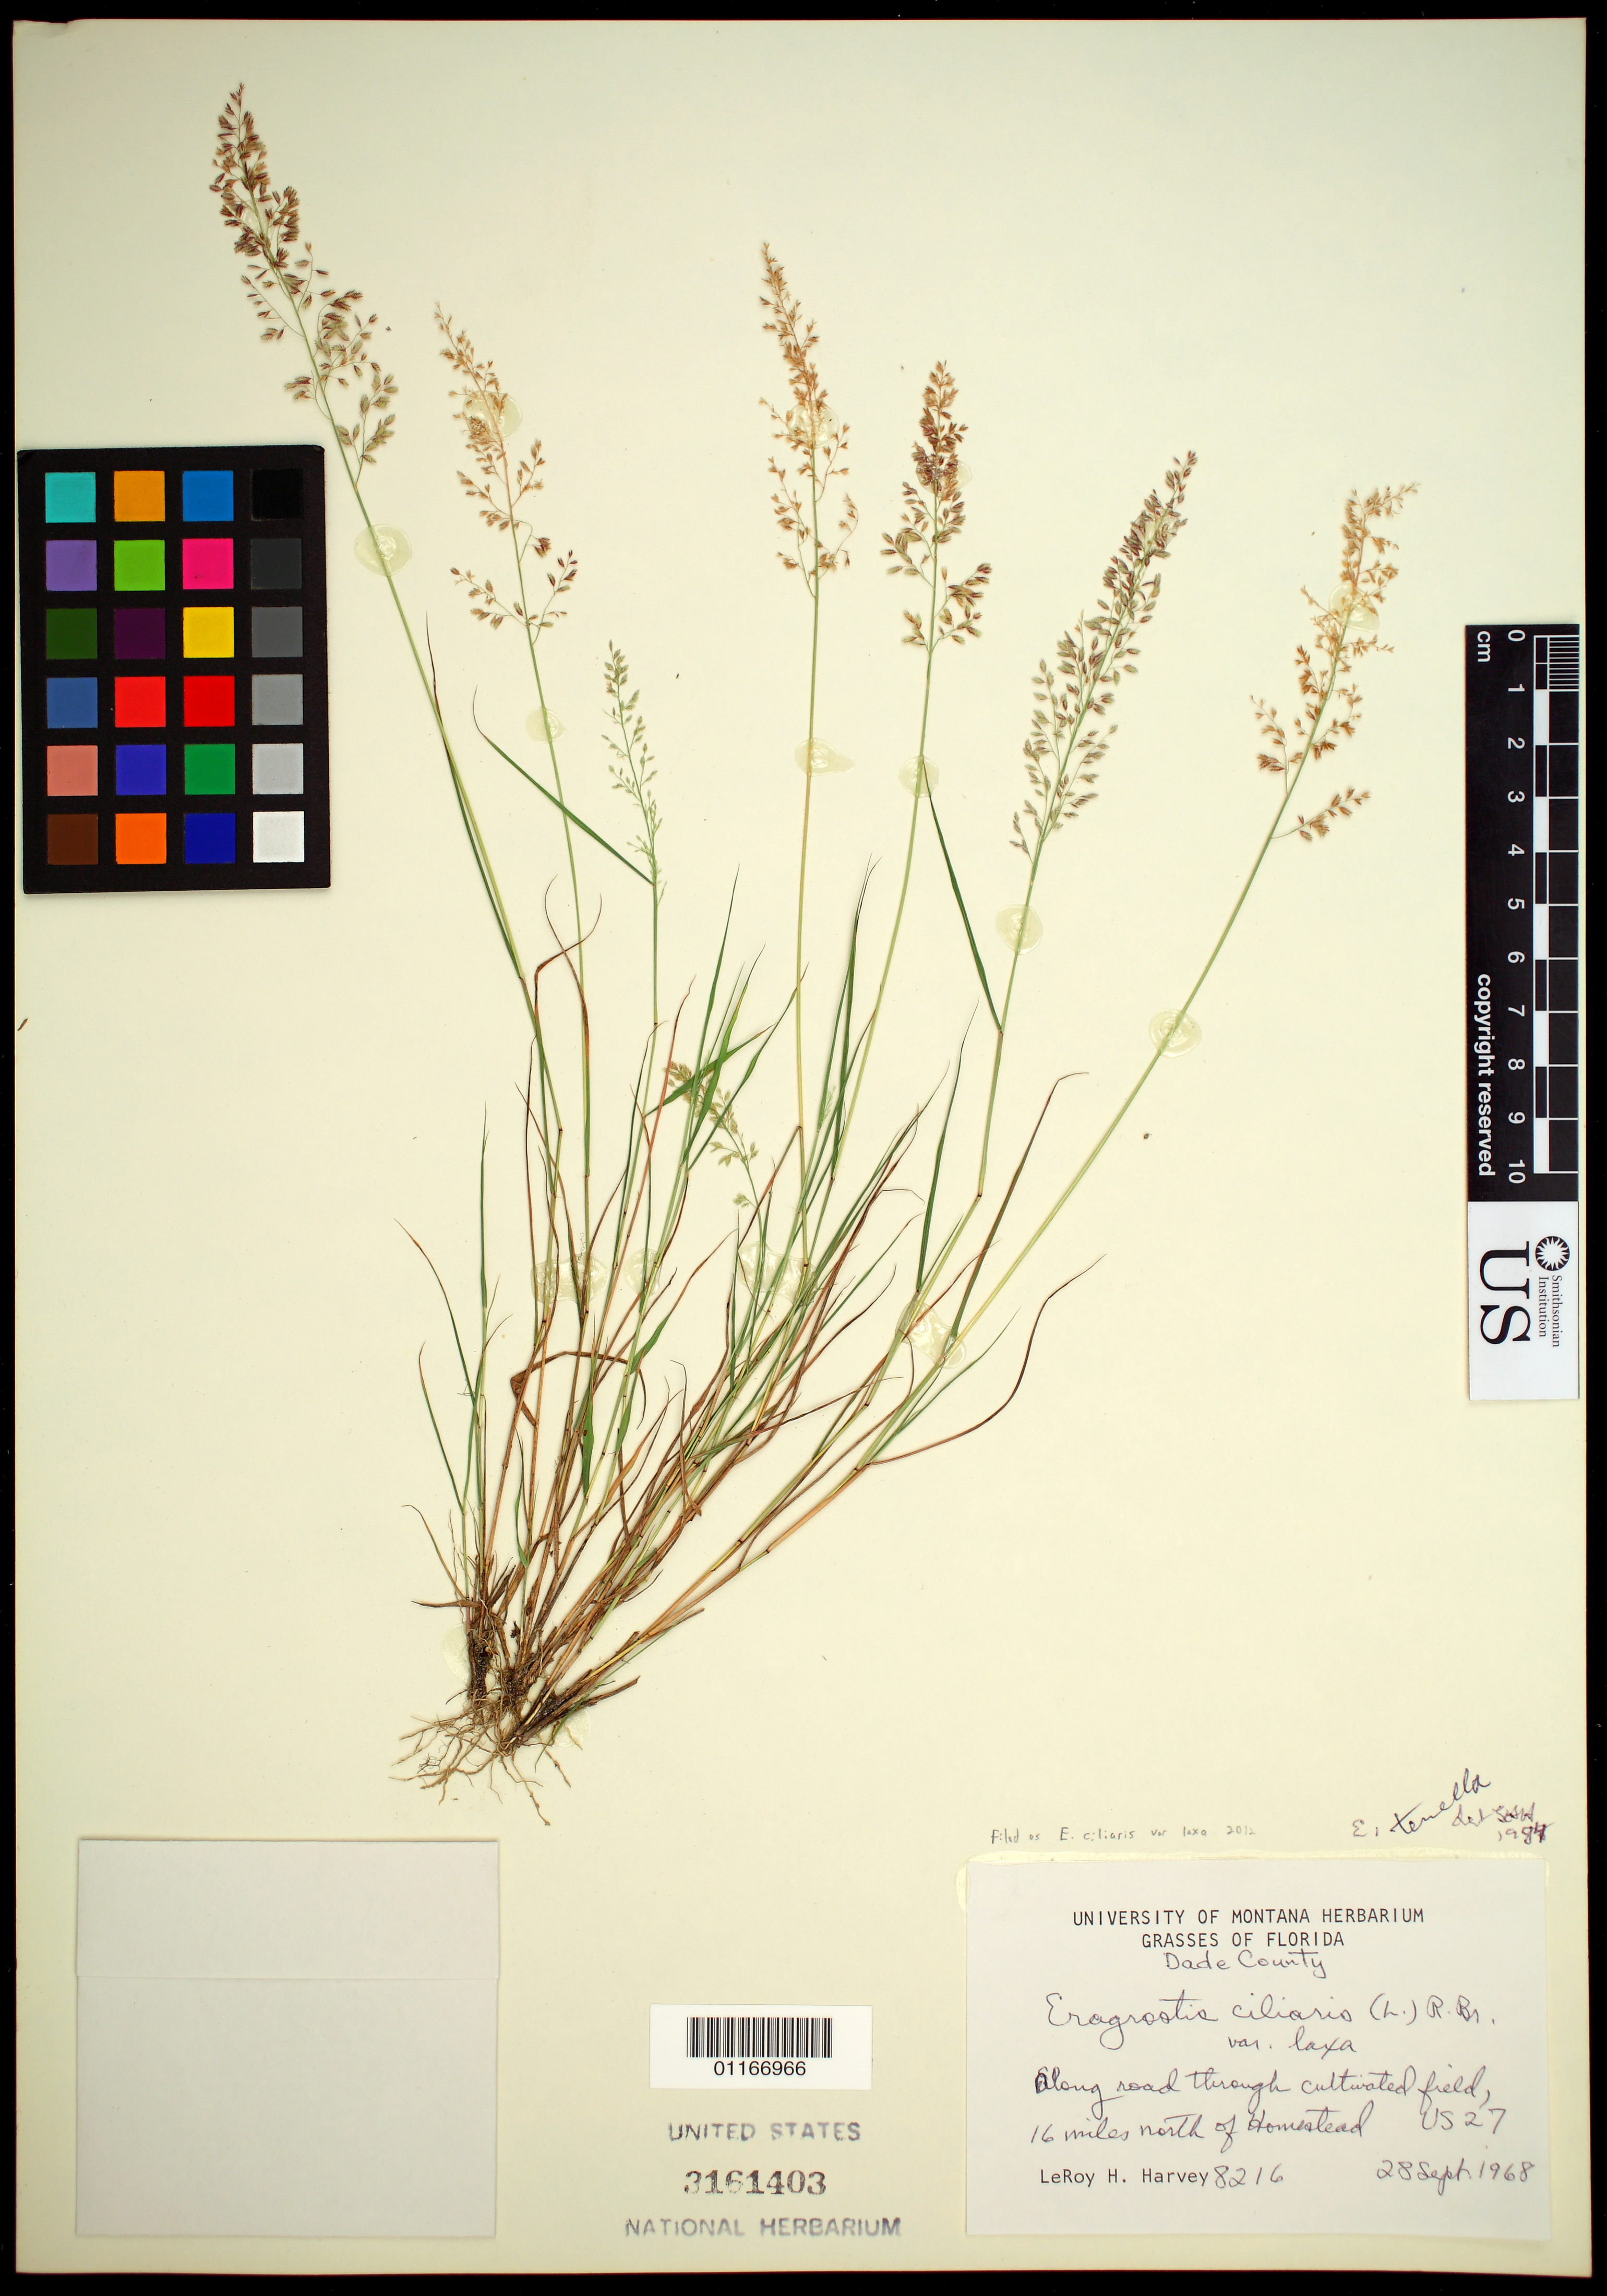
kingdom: Plantae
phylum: Tracheophyta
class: Liliopsida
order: Poales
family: Poaceae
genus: Eragrostis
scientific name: Eragrostis ciliaris var. laxa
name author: Kuntze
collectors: L. H. Harvey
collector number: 8216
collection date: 1968-09-28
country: United States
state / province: Florida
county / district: Dade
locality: Along road through cultivated field, 16 miles north of Homestead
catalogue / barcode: US 3161403